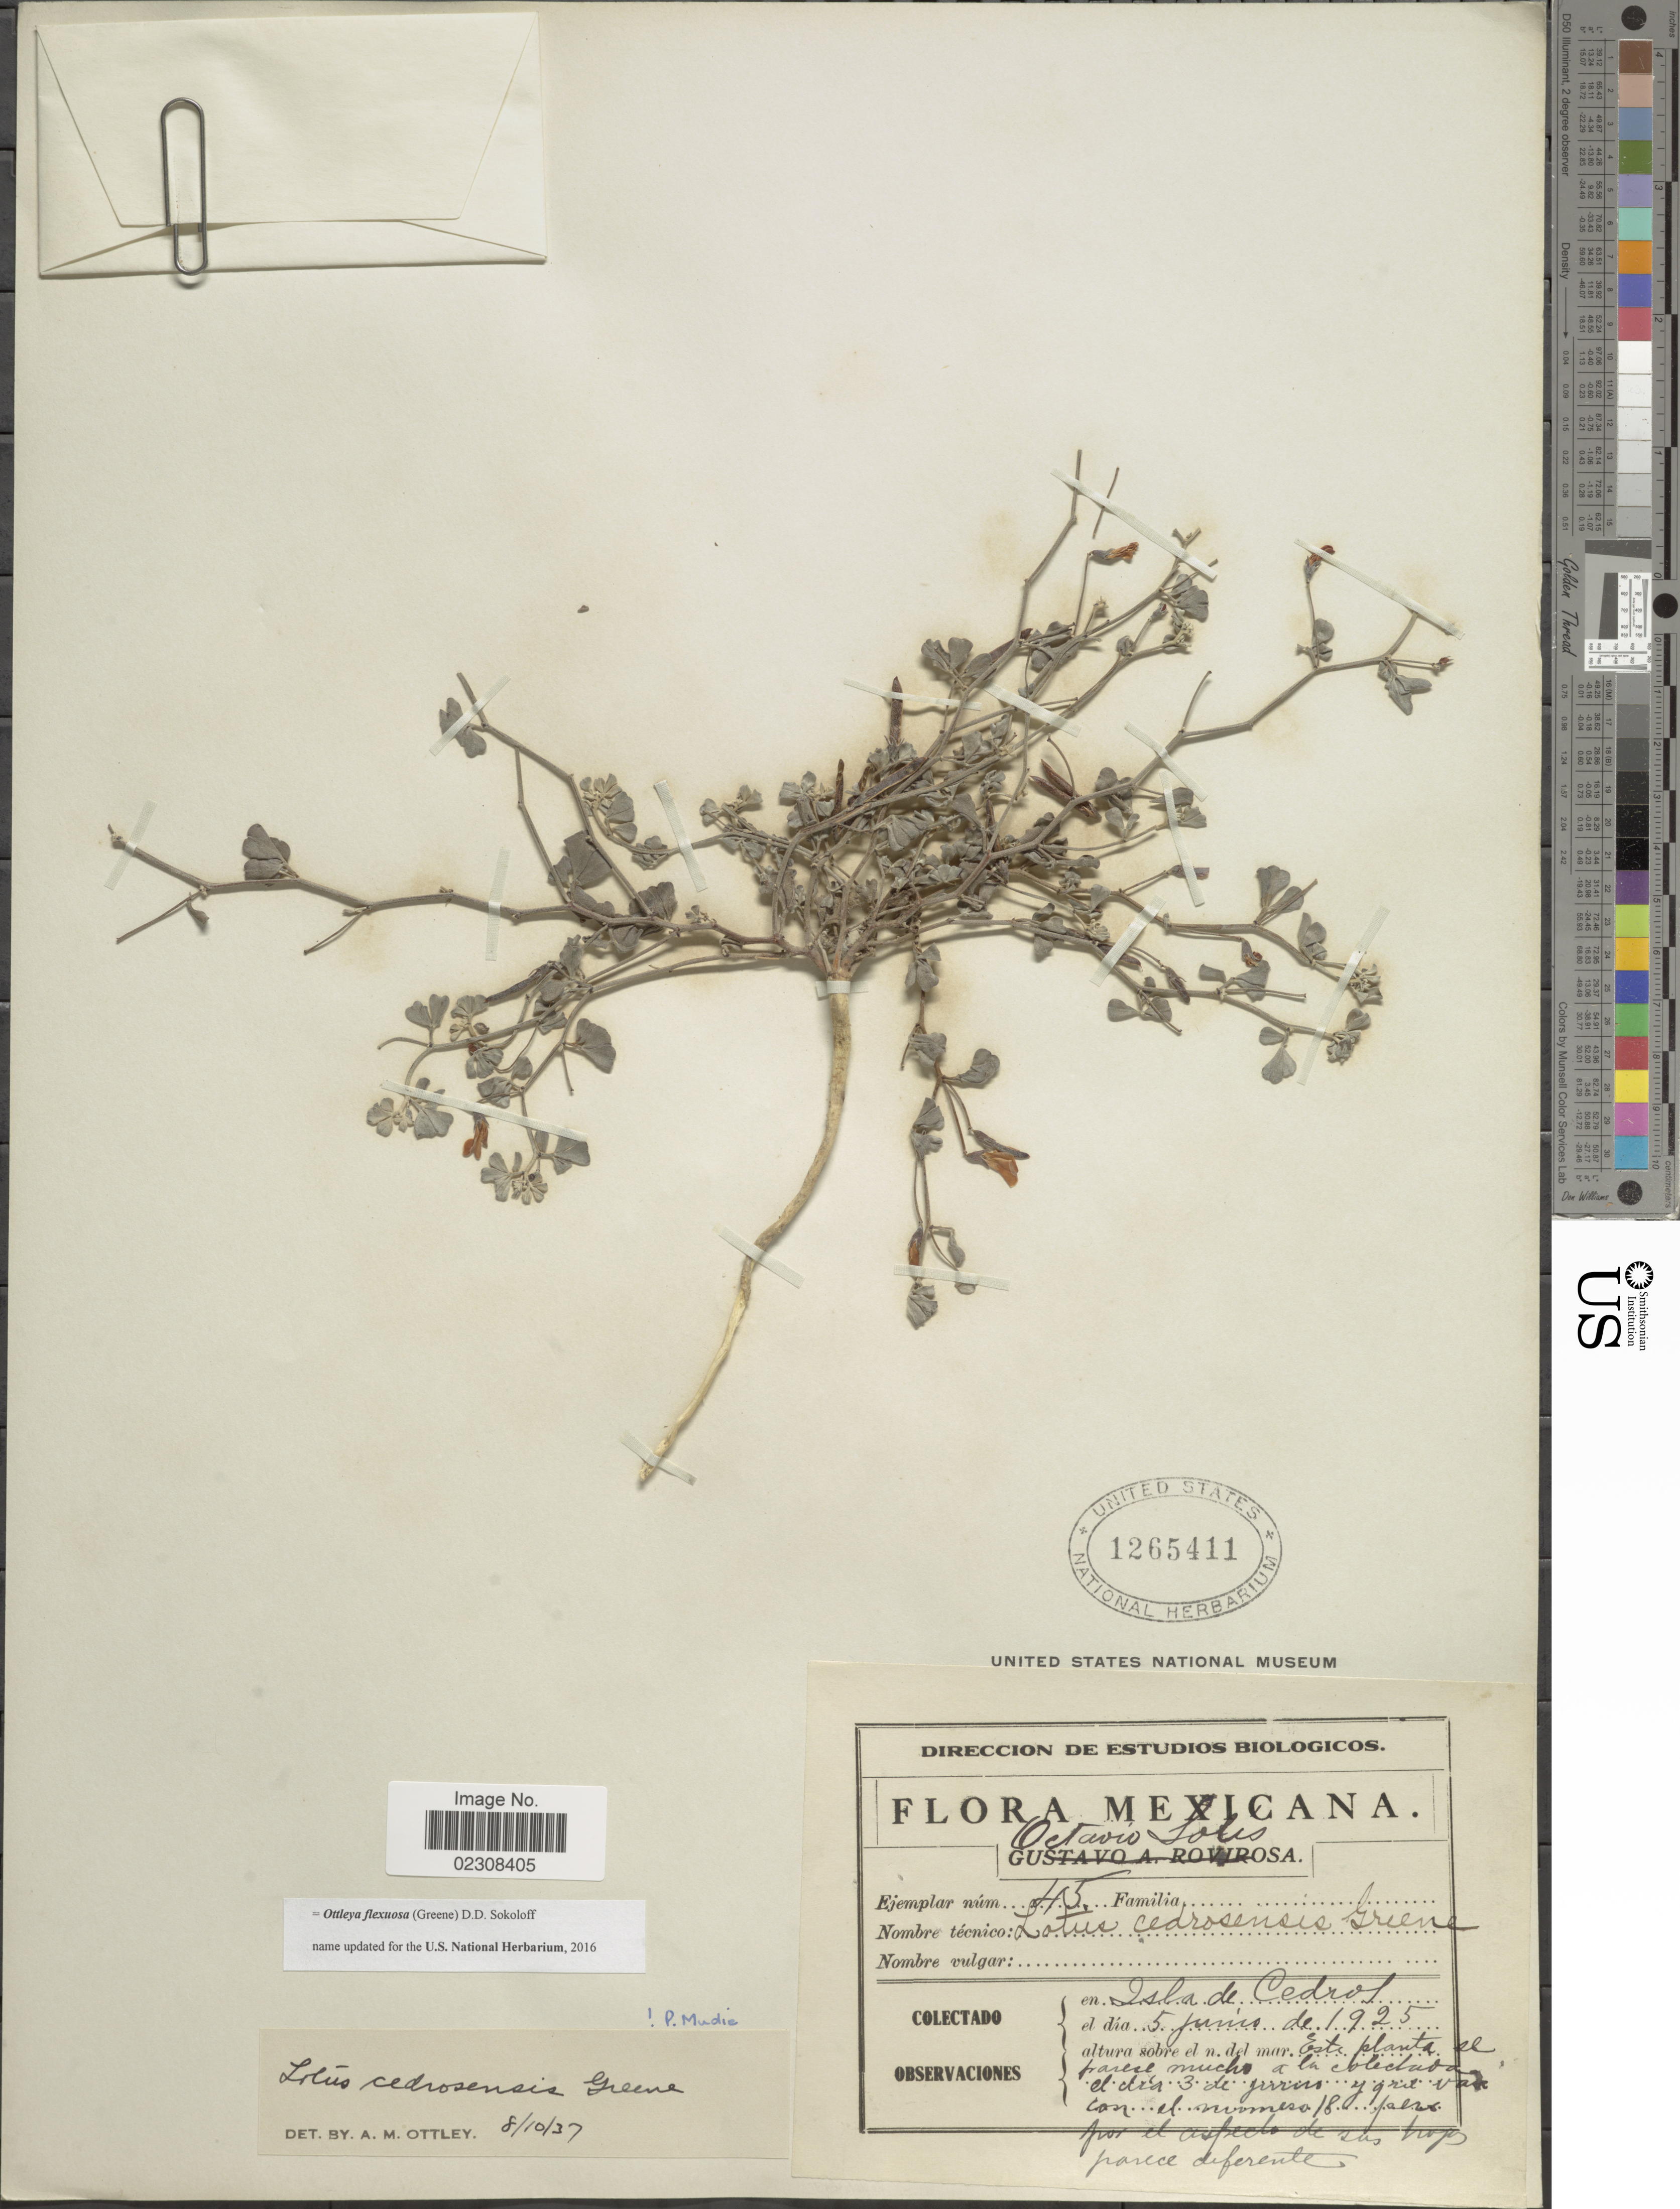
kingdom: Plantae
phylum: Tracheophyta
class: Magnoliopsida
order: Fabales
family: Fabaceae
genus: Ottleya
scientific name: Ottleya flexuosa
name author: (Greene) D.D. Sokoloff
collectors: O. Solis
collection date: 1925-06-05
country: Mexico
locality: Isla de Cedros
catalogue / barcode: US 1265411